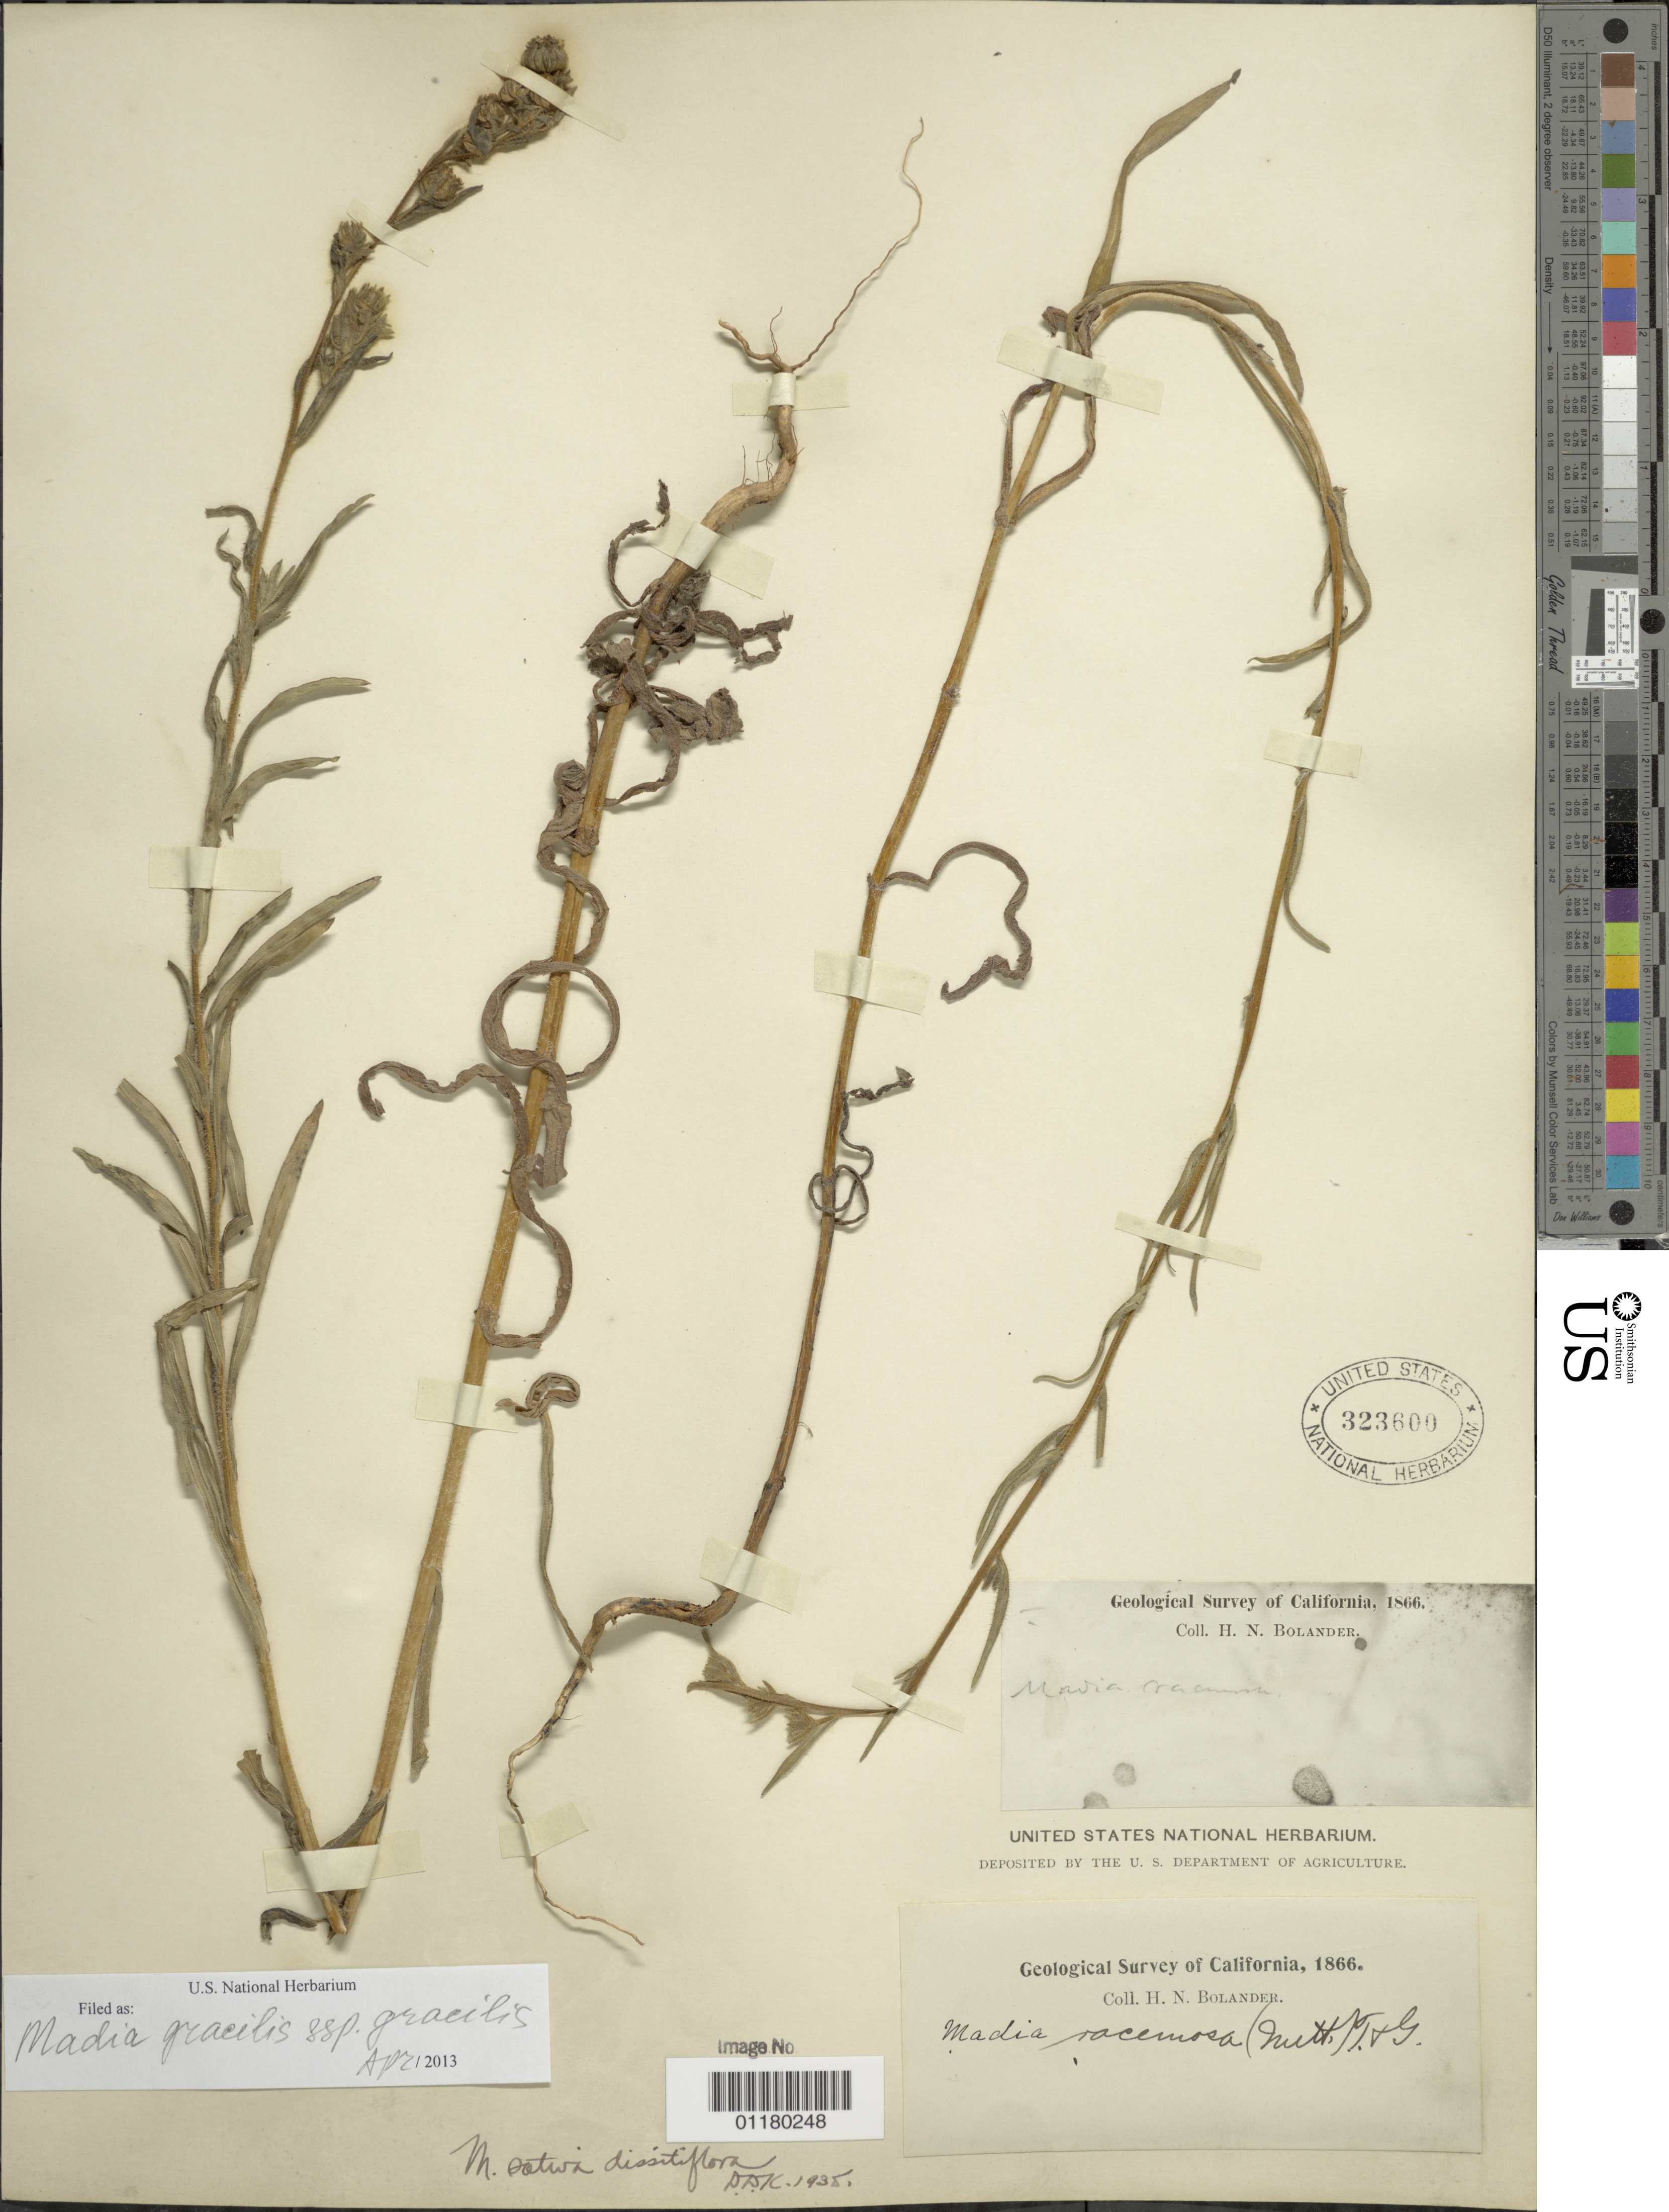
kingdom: Plantae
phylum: Tracheophyta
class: Magnoliopsida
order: Asterales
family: Asteraceae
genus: Madia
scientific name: Madia gracilis subsp. gracilis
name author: (Sm.) D.D. Keck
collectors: H. Bolander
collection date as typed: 1866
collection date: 1866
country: United States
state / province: California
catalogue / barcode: US 323600